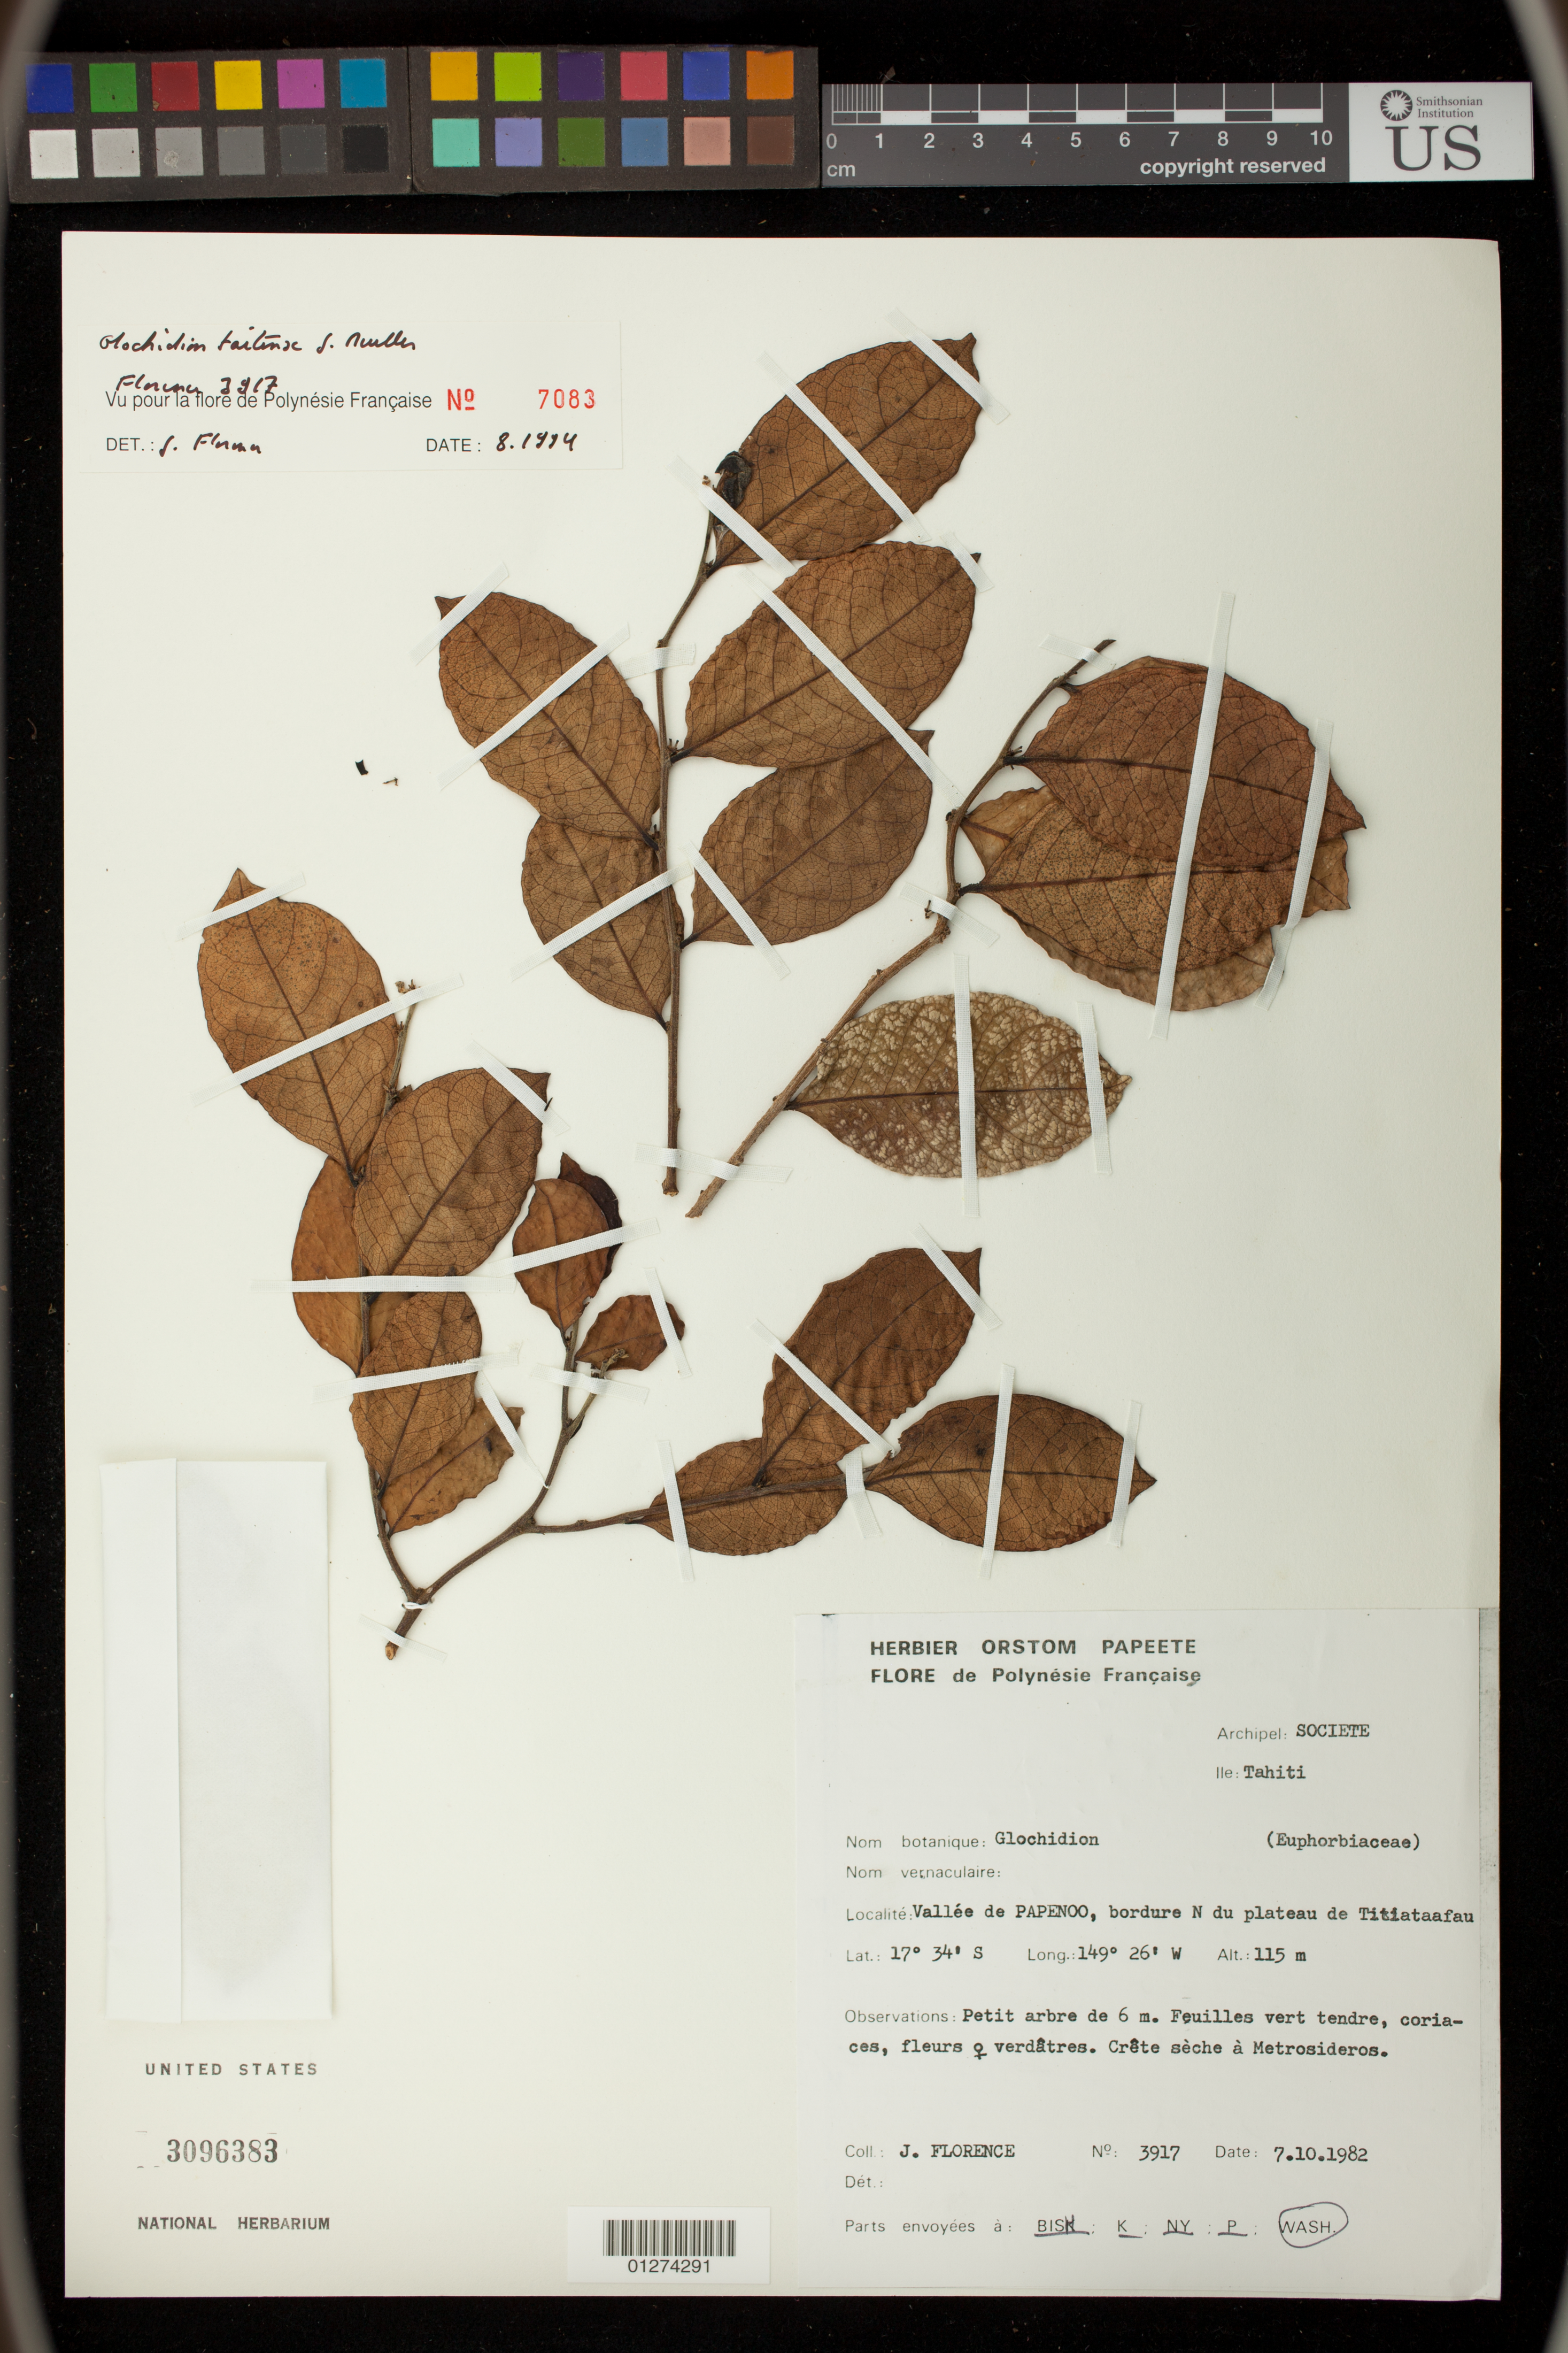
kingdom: Plantae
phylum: Tracheophyta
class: Magnoliopsida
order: Malpighiales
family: Phyllanthaceae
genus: Phyllanthus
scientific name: Phyllanthus taitensis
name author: (Baill. ex Müll. Arg.) Müll. Arg.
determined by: Wagner, W. L., (BOT), Smithsonian Institution - National Museum of Natural History (UNITED STATES)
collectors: J. Florence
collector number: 3917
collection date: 1982-10-07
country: French Polynesia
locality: Societe. Tahiti. Vallee de Papenoo, bordure N du plateau de Titiataafau.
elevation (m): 115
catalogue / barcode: US 3096383